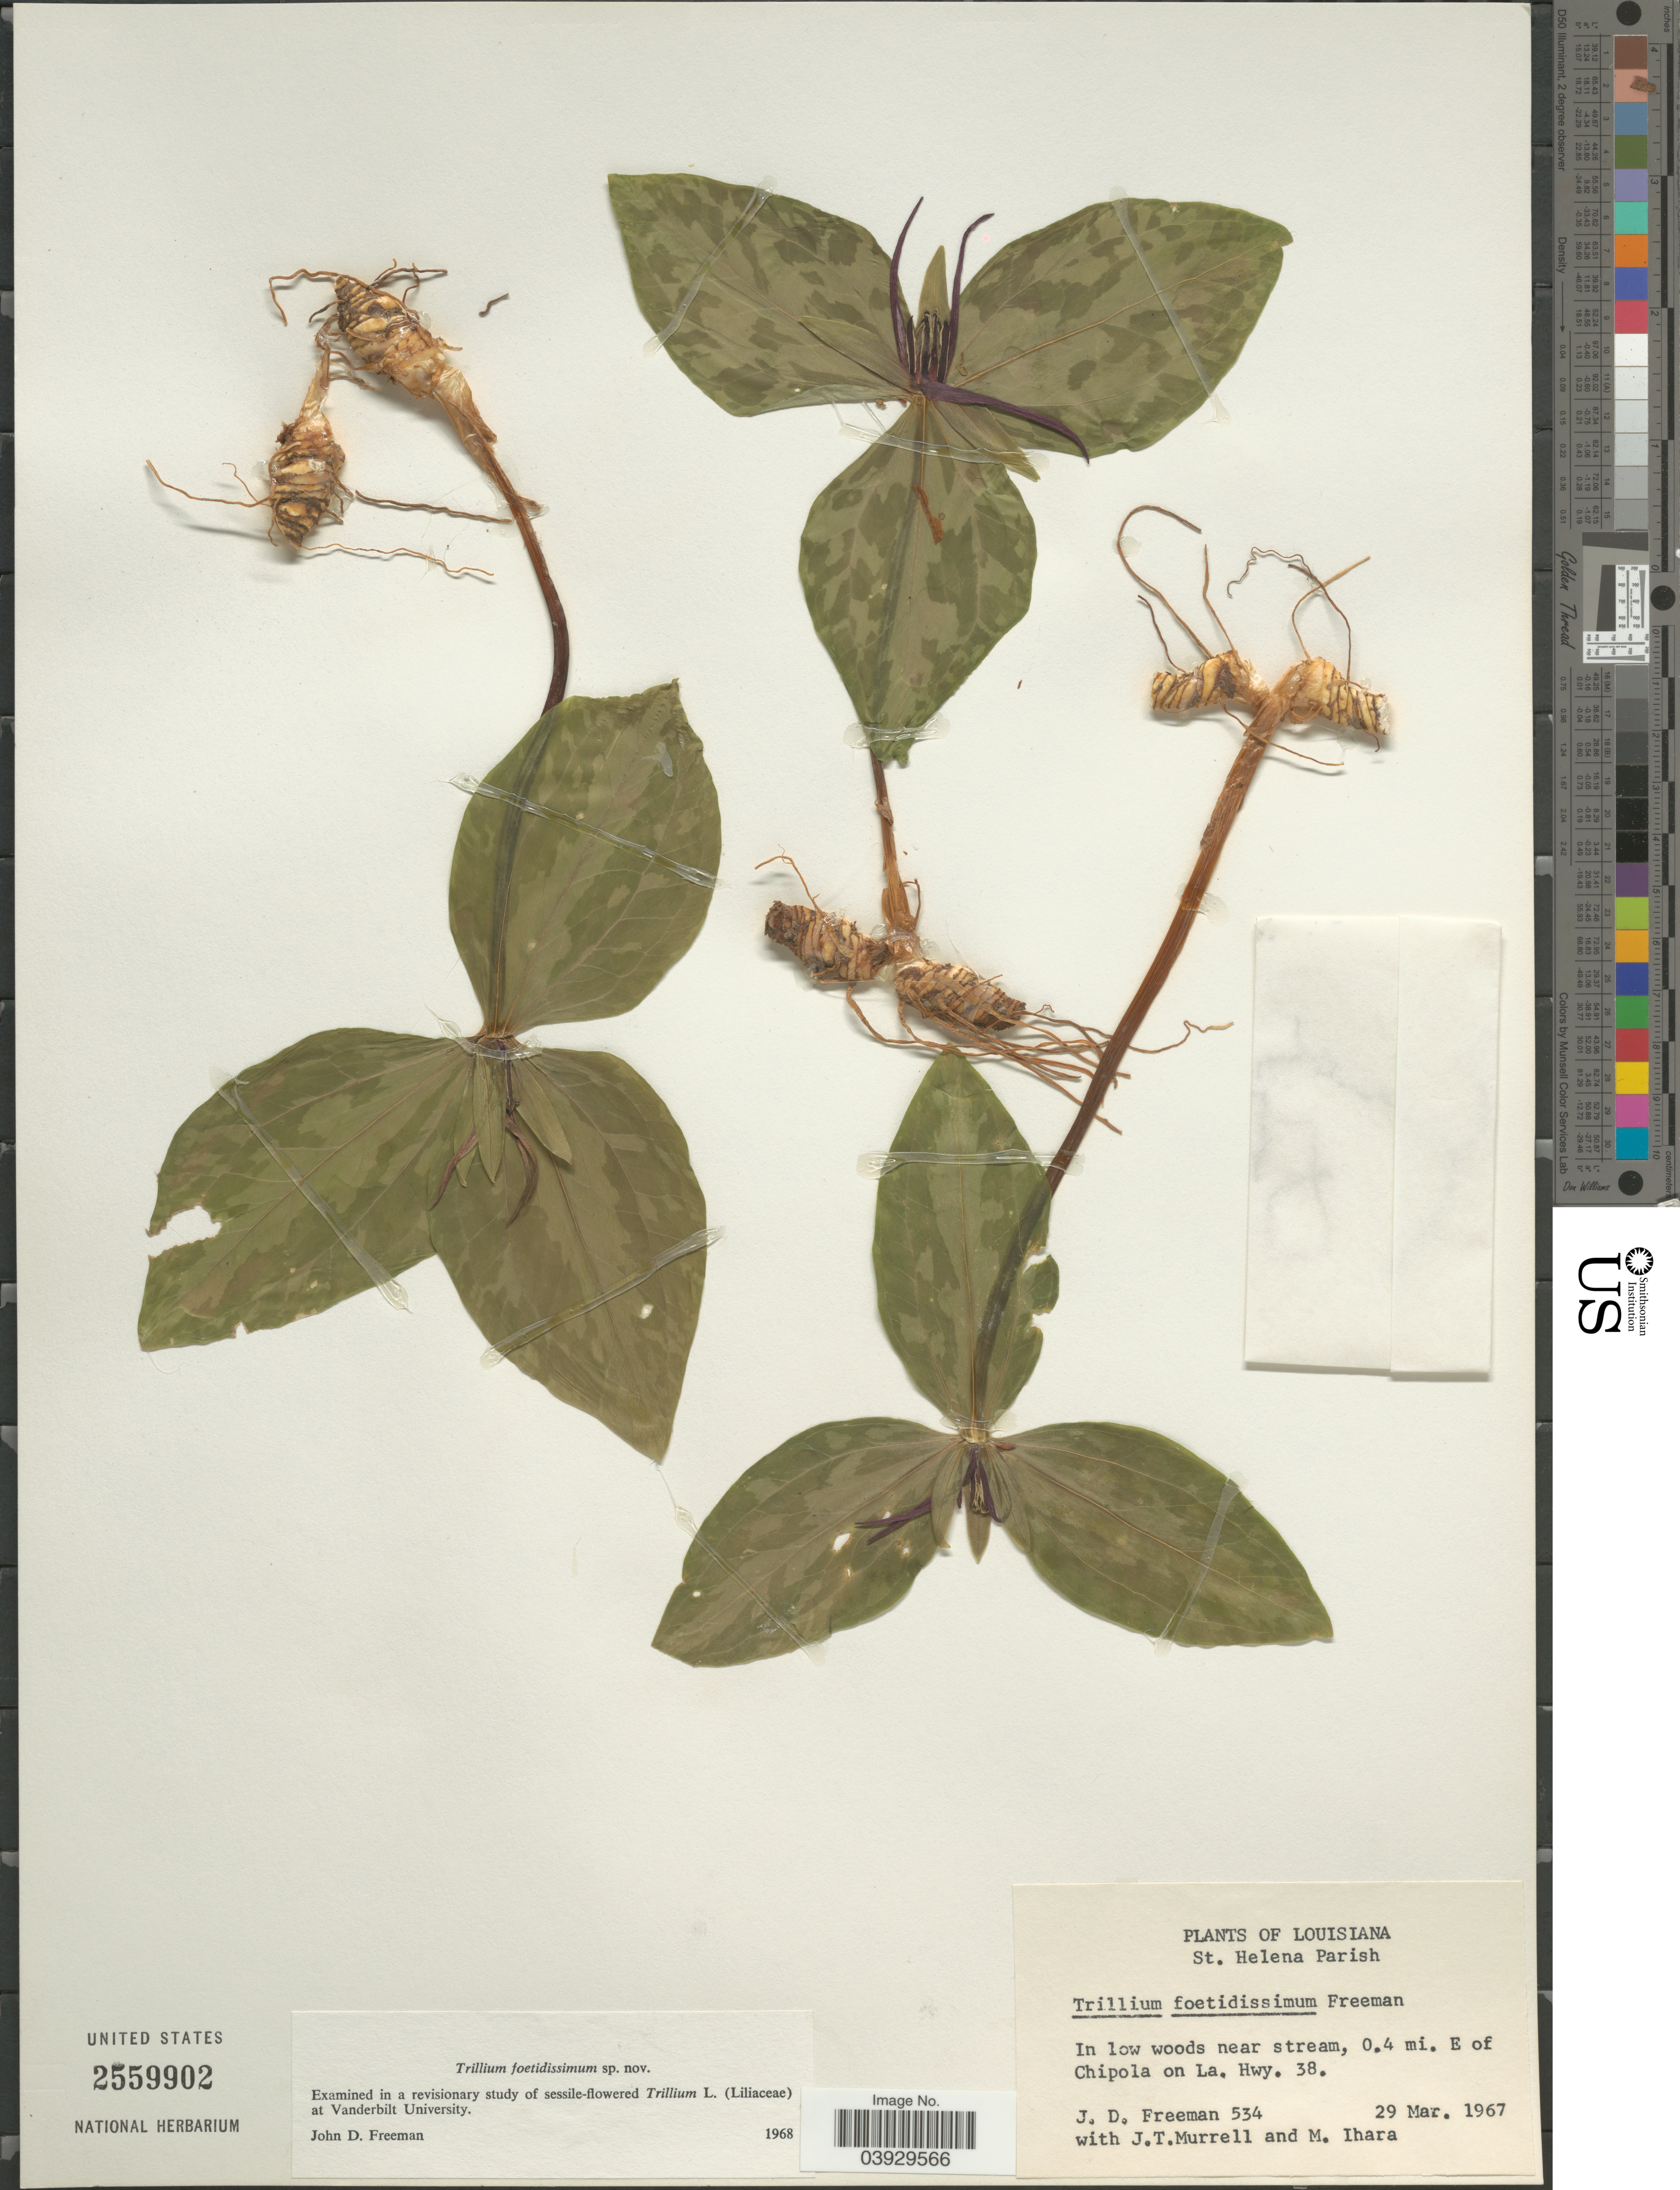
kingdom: Plantae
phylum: Tracheophyta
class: Liliopsida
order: Liliales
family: Melanthiaceae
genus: Trillium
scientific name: Trillium foetidissimum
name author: J. D. Freeman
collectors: J. Freeman, J. Murrell & M. Ihara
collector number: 534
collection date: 1967-03-29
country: United States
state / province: Louisiana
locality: St. Helena Parish. Near stream, 0.4 mi. E of Chipola on La. Hwy. 38.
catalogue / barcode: US 2559902